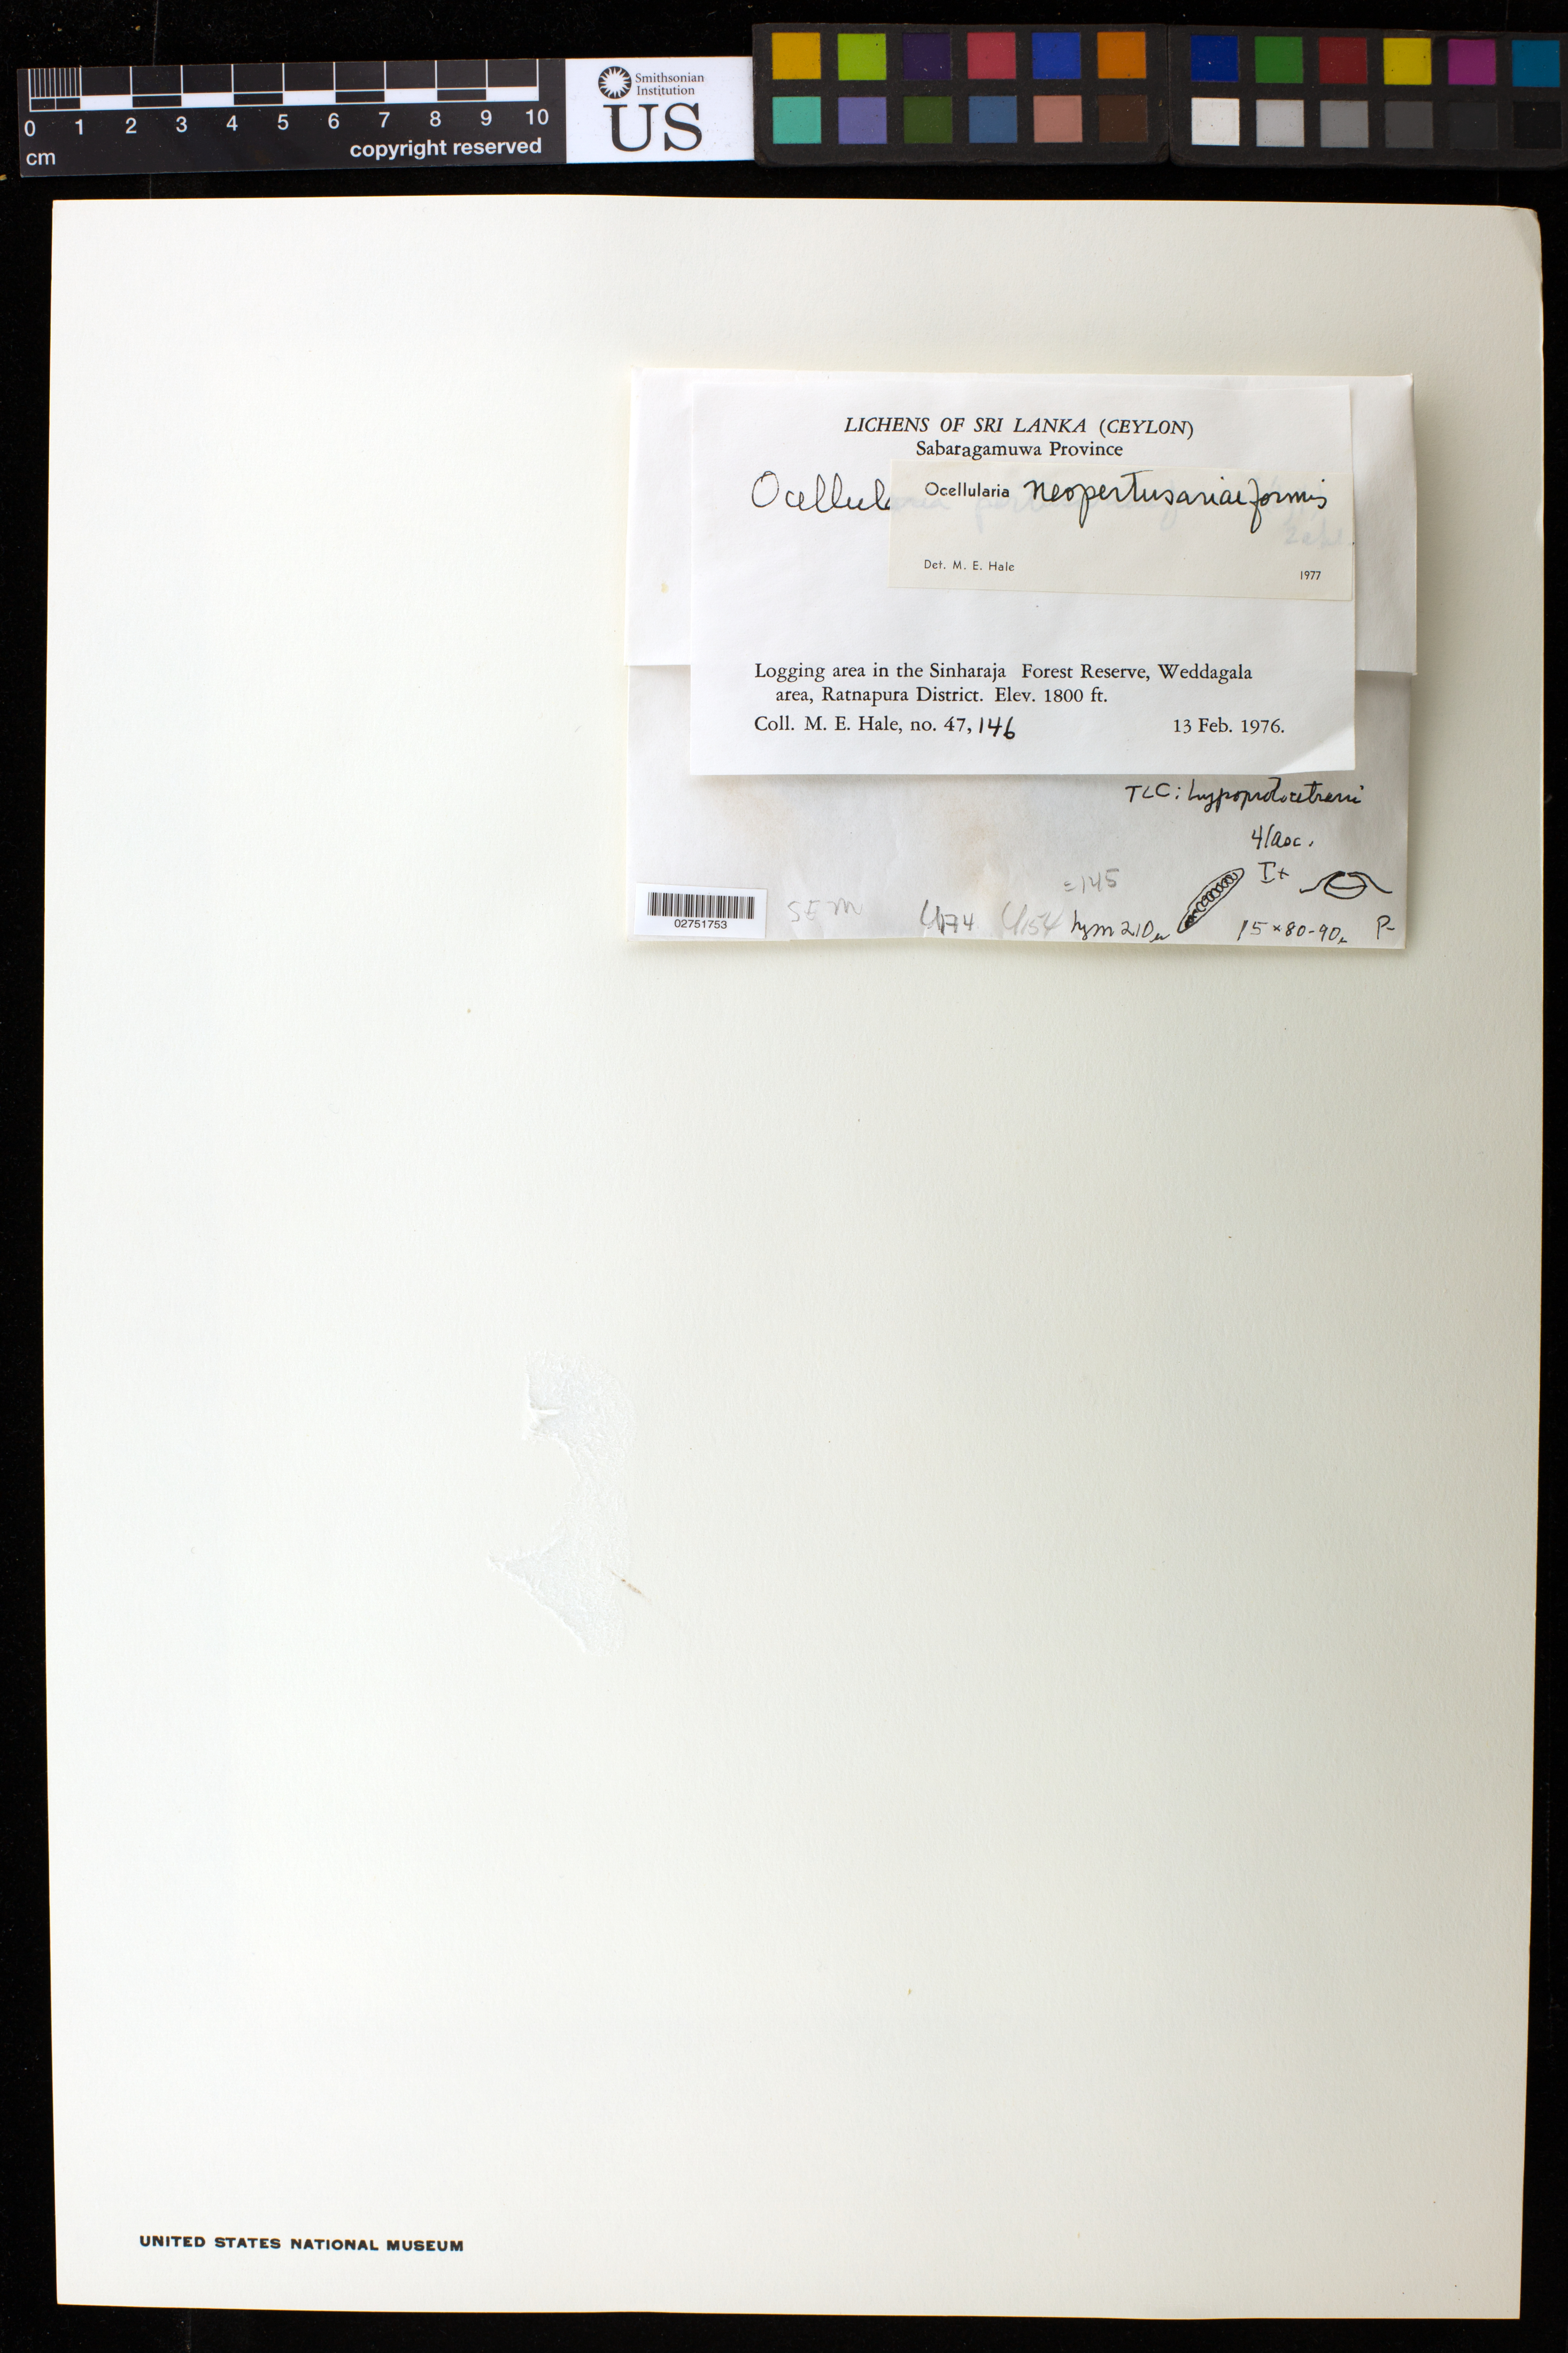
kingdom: Fungi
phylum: Ascomycota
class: Lecanoromycetes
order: Ostropales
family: Graphidaceae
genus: Ocellularia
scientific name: Ocellularia neopertusariiformis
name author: Hale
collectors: M. Hale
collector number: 47146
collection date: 1976-02-13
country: Sri Lanka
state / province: Sabaragamuwa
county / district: Ratnapura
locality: Sinharaja Forest Reserve, Weddagala area, Ratnapura Distr.